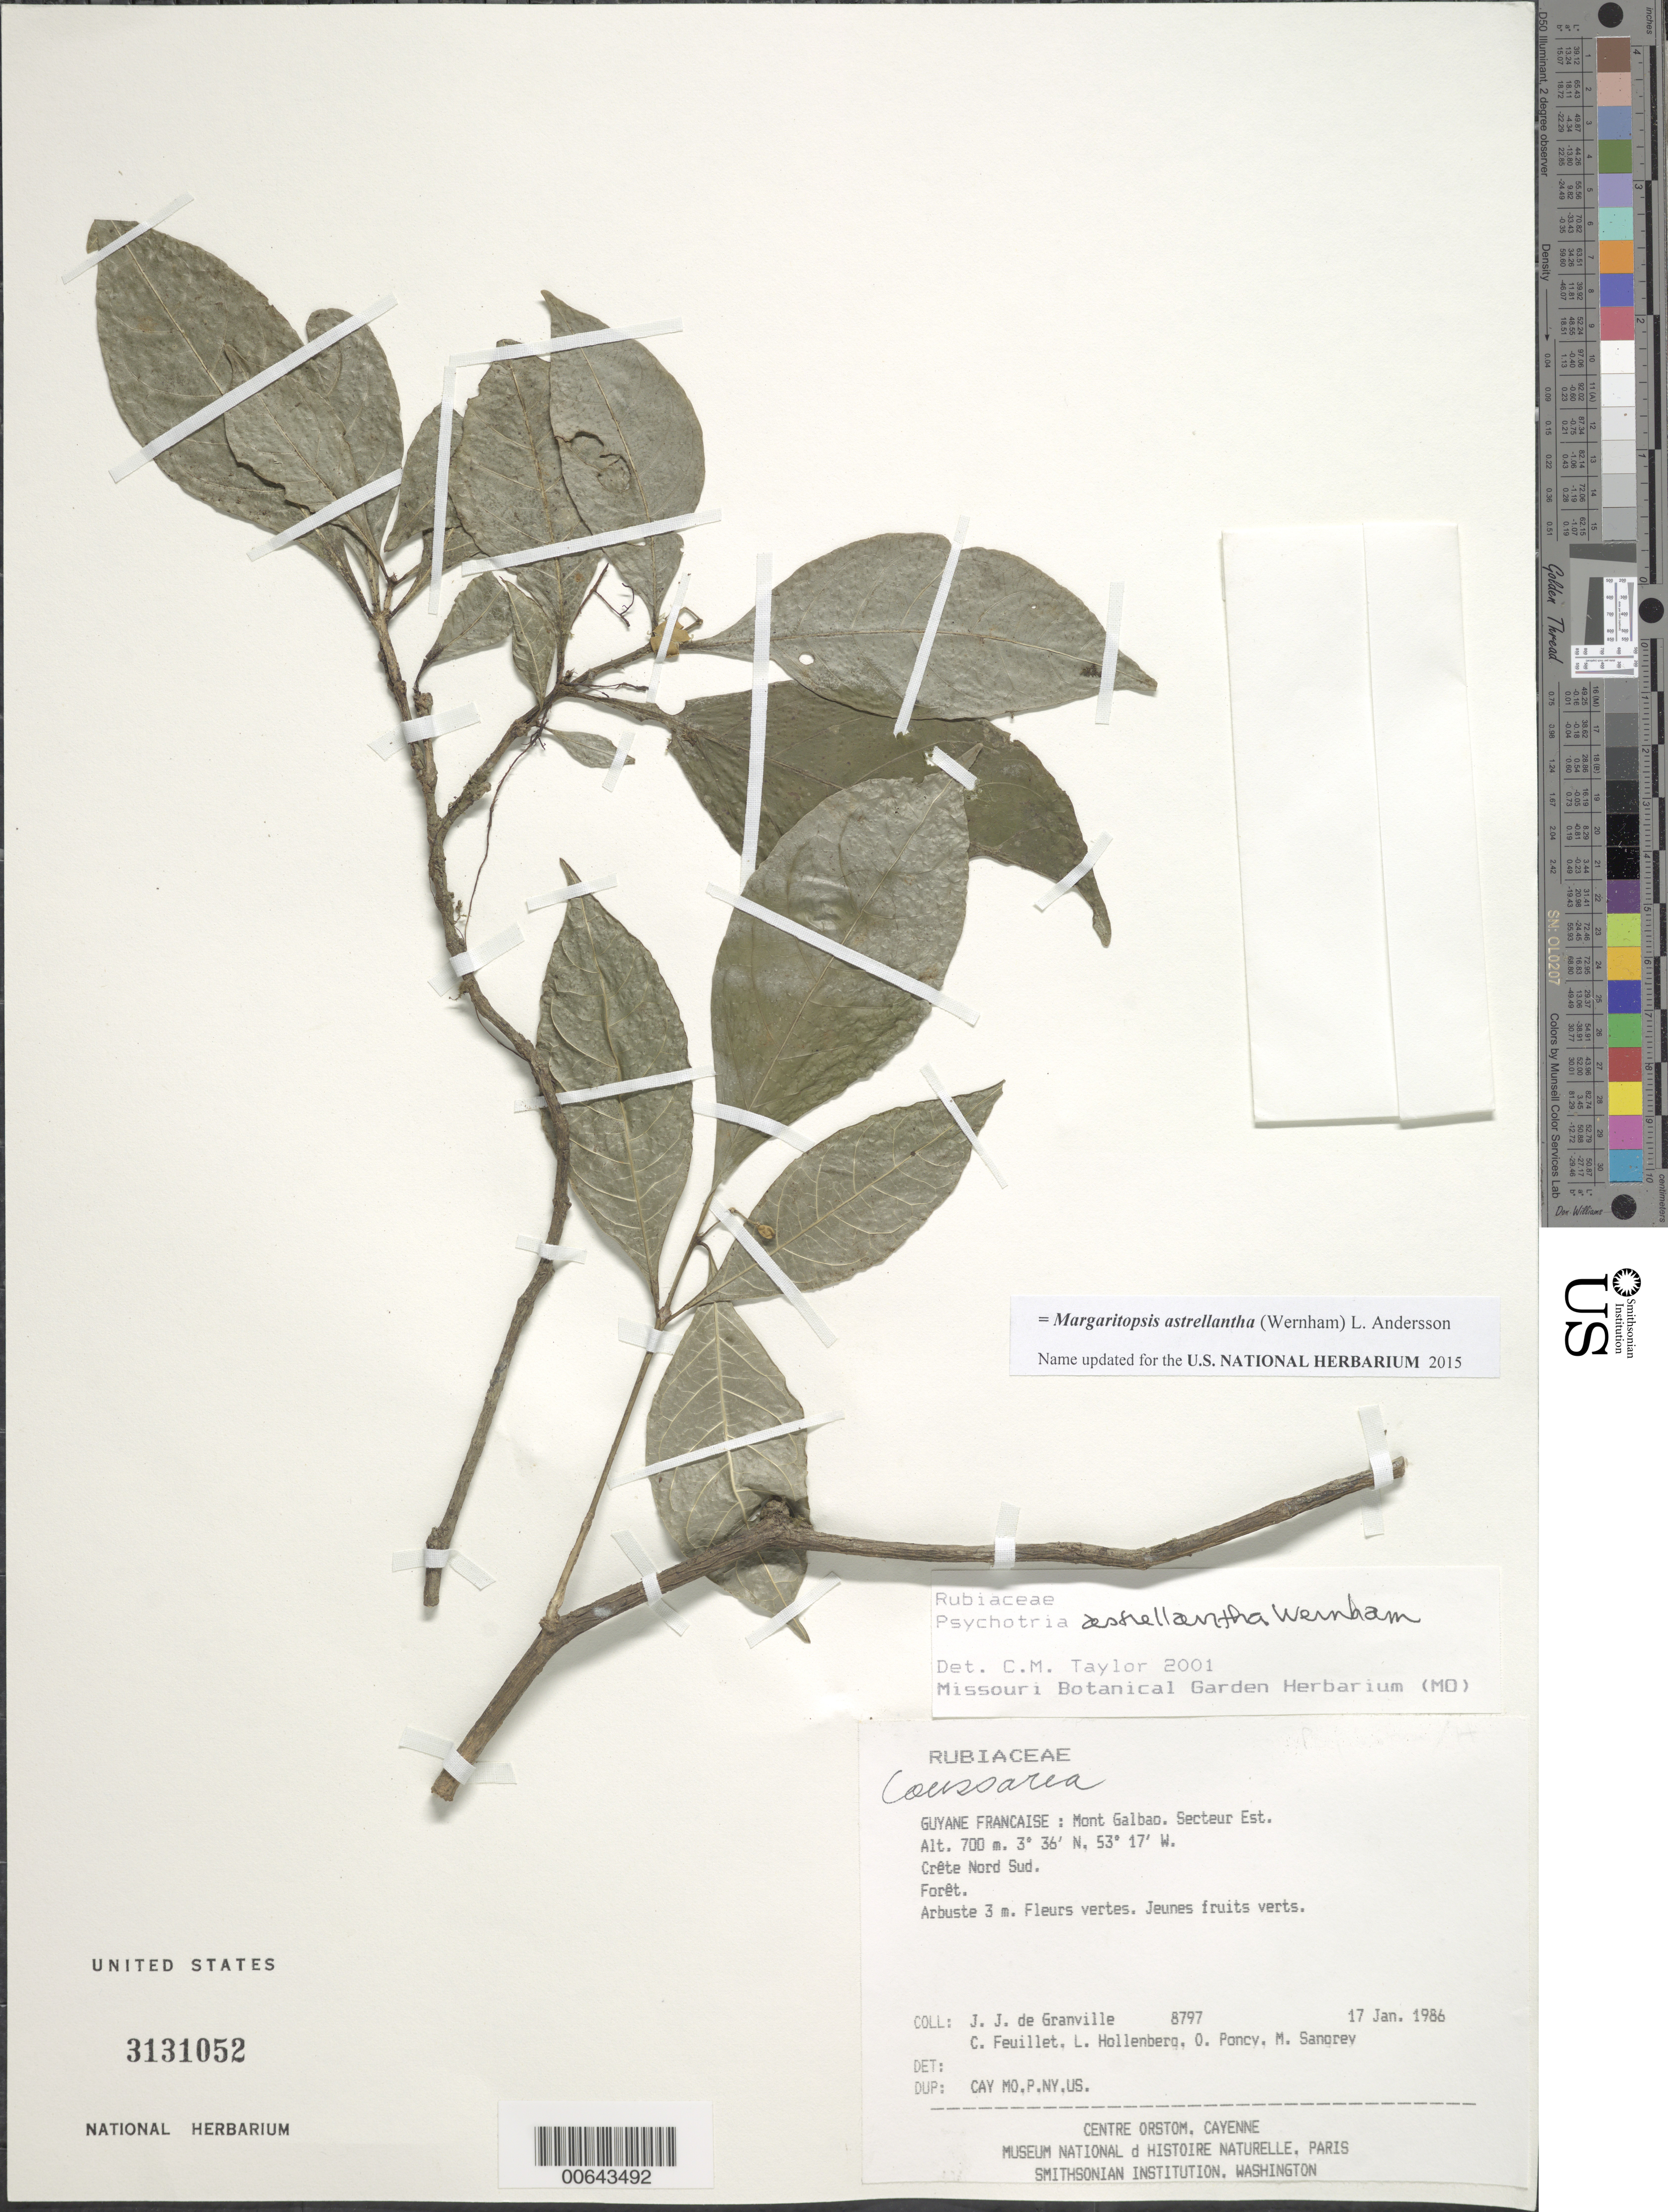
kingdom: Plantae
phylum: Tracheophyta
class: Magnoliopsida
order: Gentianales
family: Rubiaceae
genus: Psychotria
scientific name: Psychotria astrellantha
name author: Wernham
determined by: Taylor, Charlotte M.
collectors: J.-J. de Granville, C. Feuillet, L. Hollenberg, O. Poncy & M. S. Sangrey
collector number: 8797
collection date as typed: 17-Jan-86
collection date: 1986-01-17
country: French Guiana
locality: Mont Galbao. Secteur Est. Crête Nord Sud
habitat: Forêt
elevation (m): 700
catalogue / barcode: US 3131052